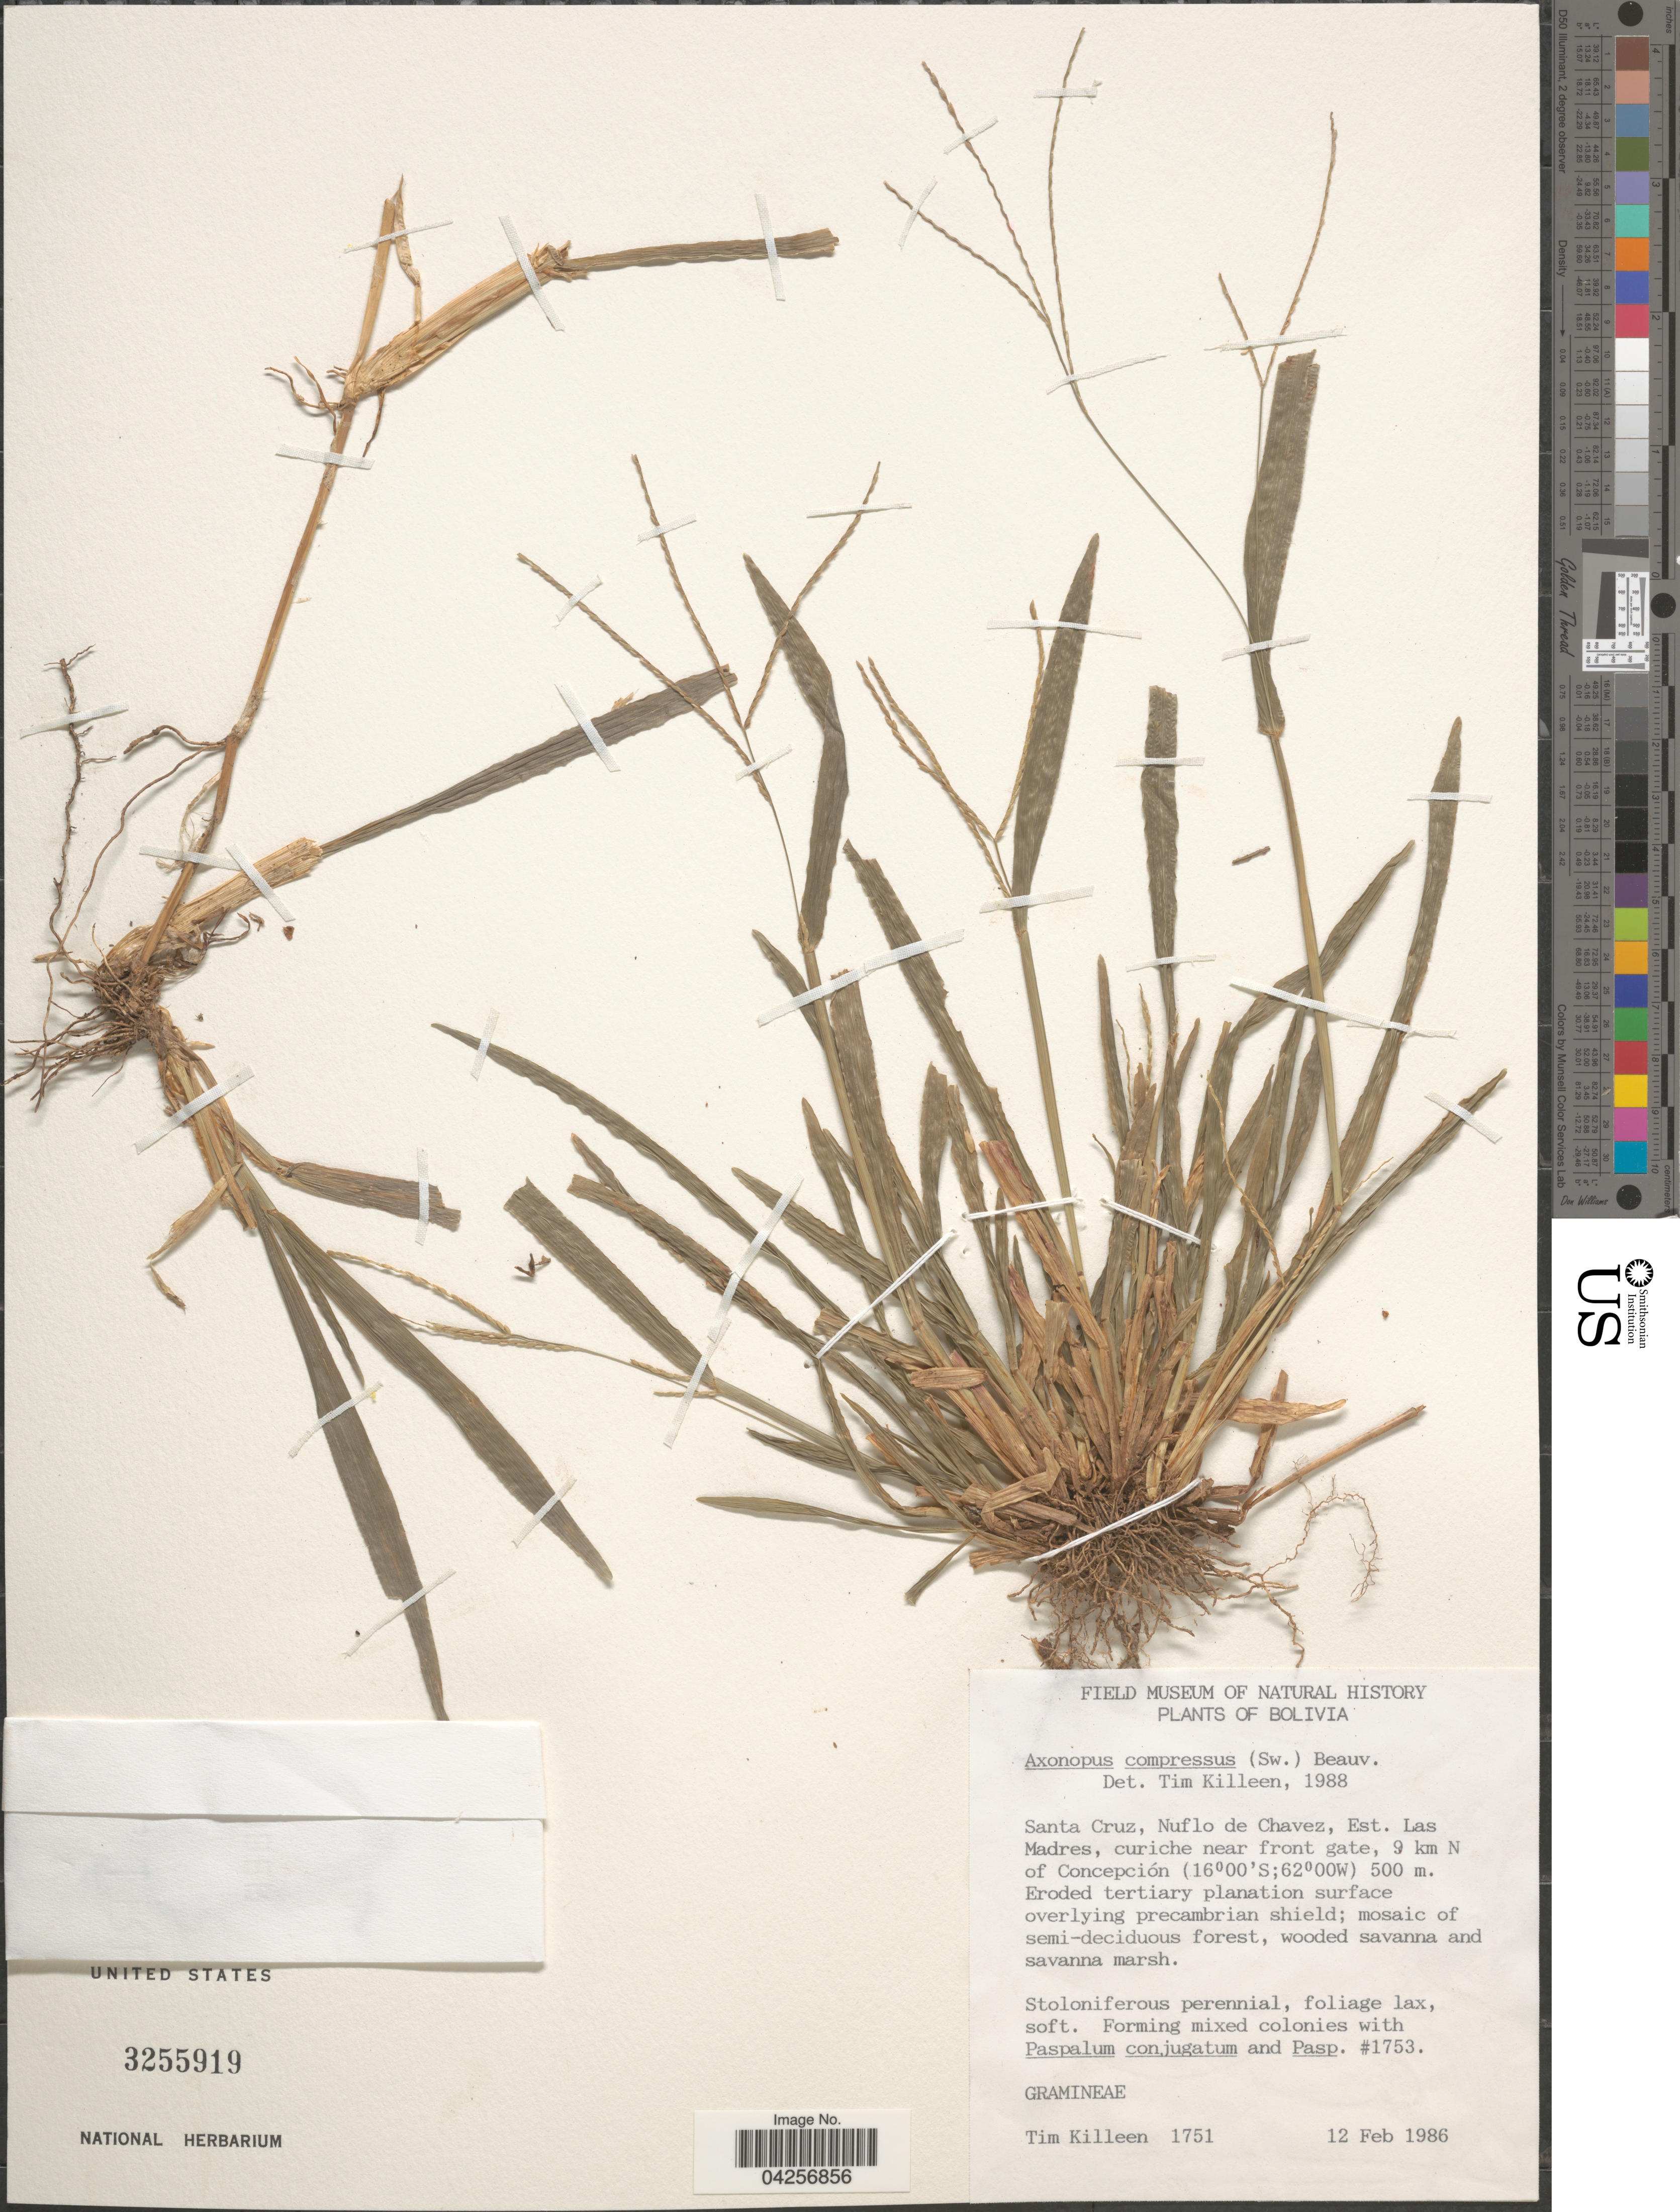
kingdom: Plantae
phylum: Tracheophyta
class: Liliopsida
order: Poales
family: Poaceae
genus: Axonopus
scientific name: Axonopus cuatrecasasii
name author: G.A. Black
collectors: T. J. Killeen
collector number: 1751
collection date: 1986-01-12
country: Bolivia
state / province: Santa Cruz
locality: Nuflo de Chavez, Est. Las Madres, curiche near front gate, 9 km N of Concepción.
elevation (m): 500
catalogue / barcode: US 3255919